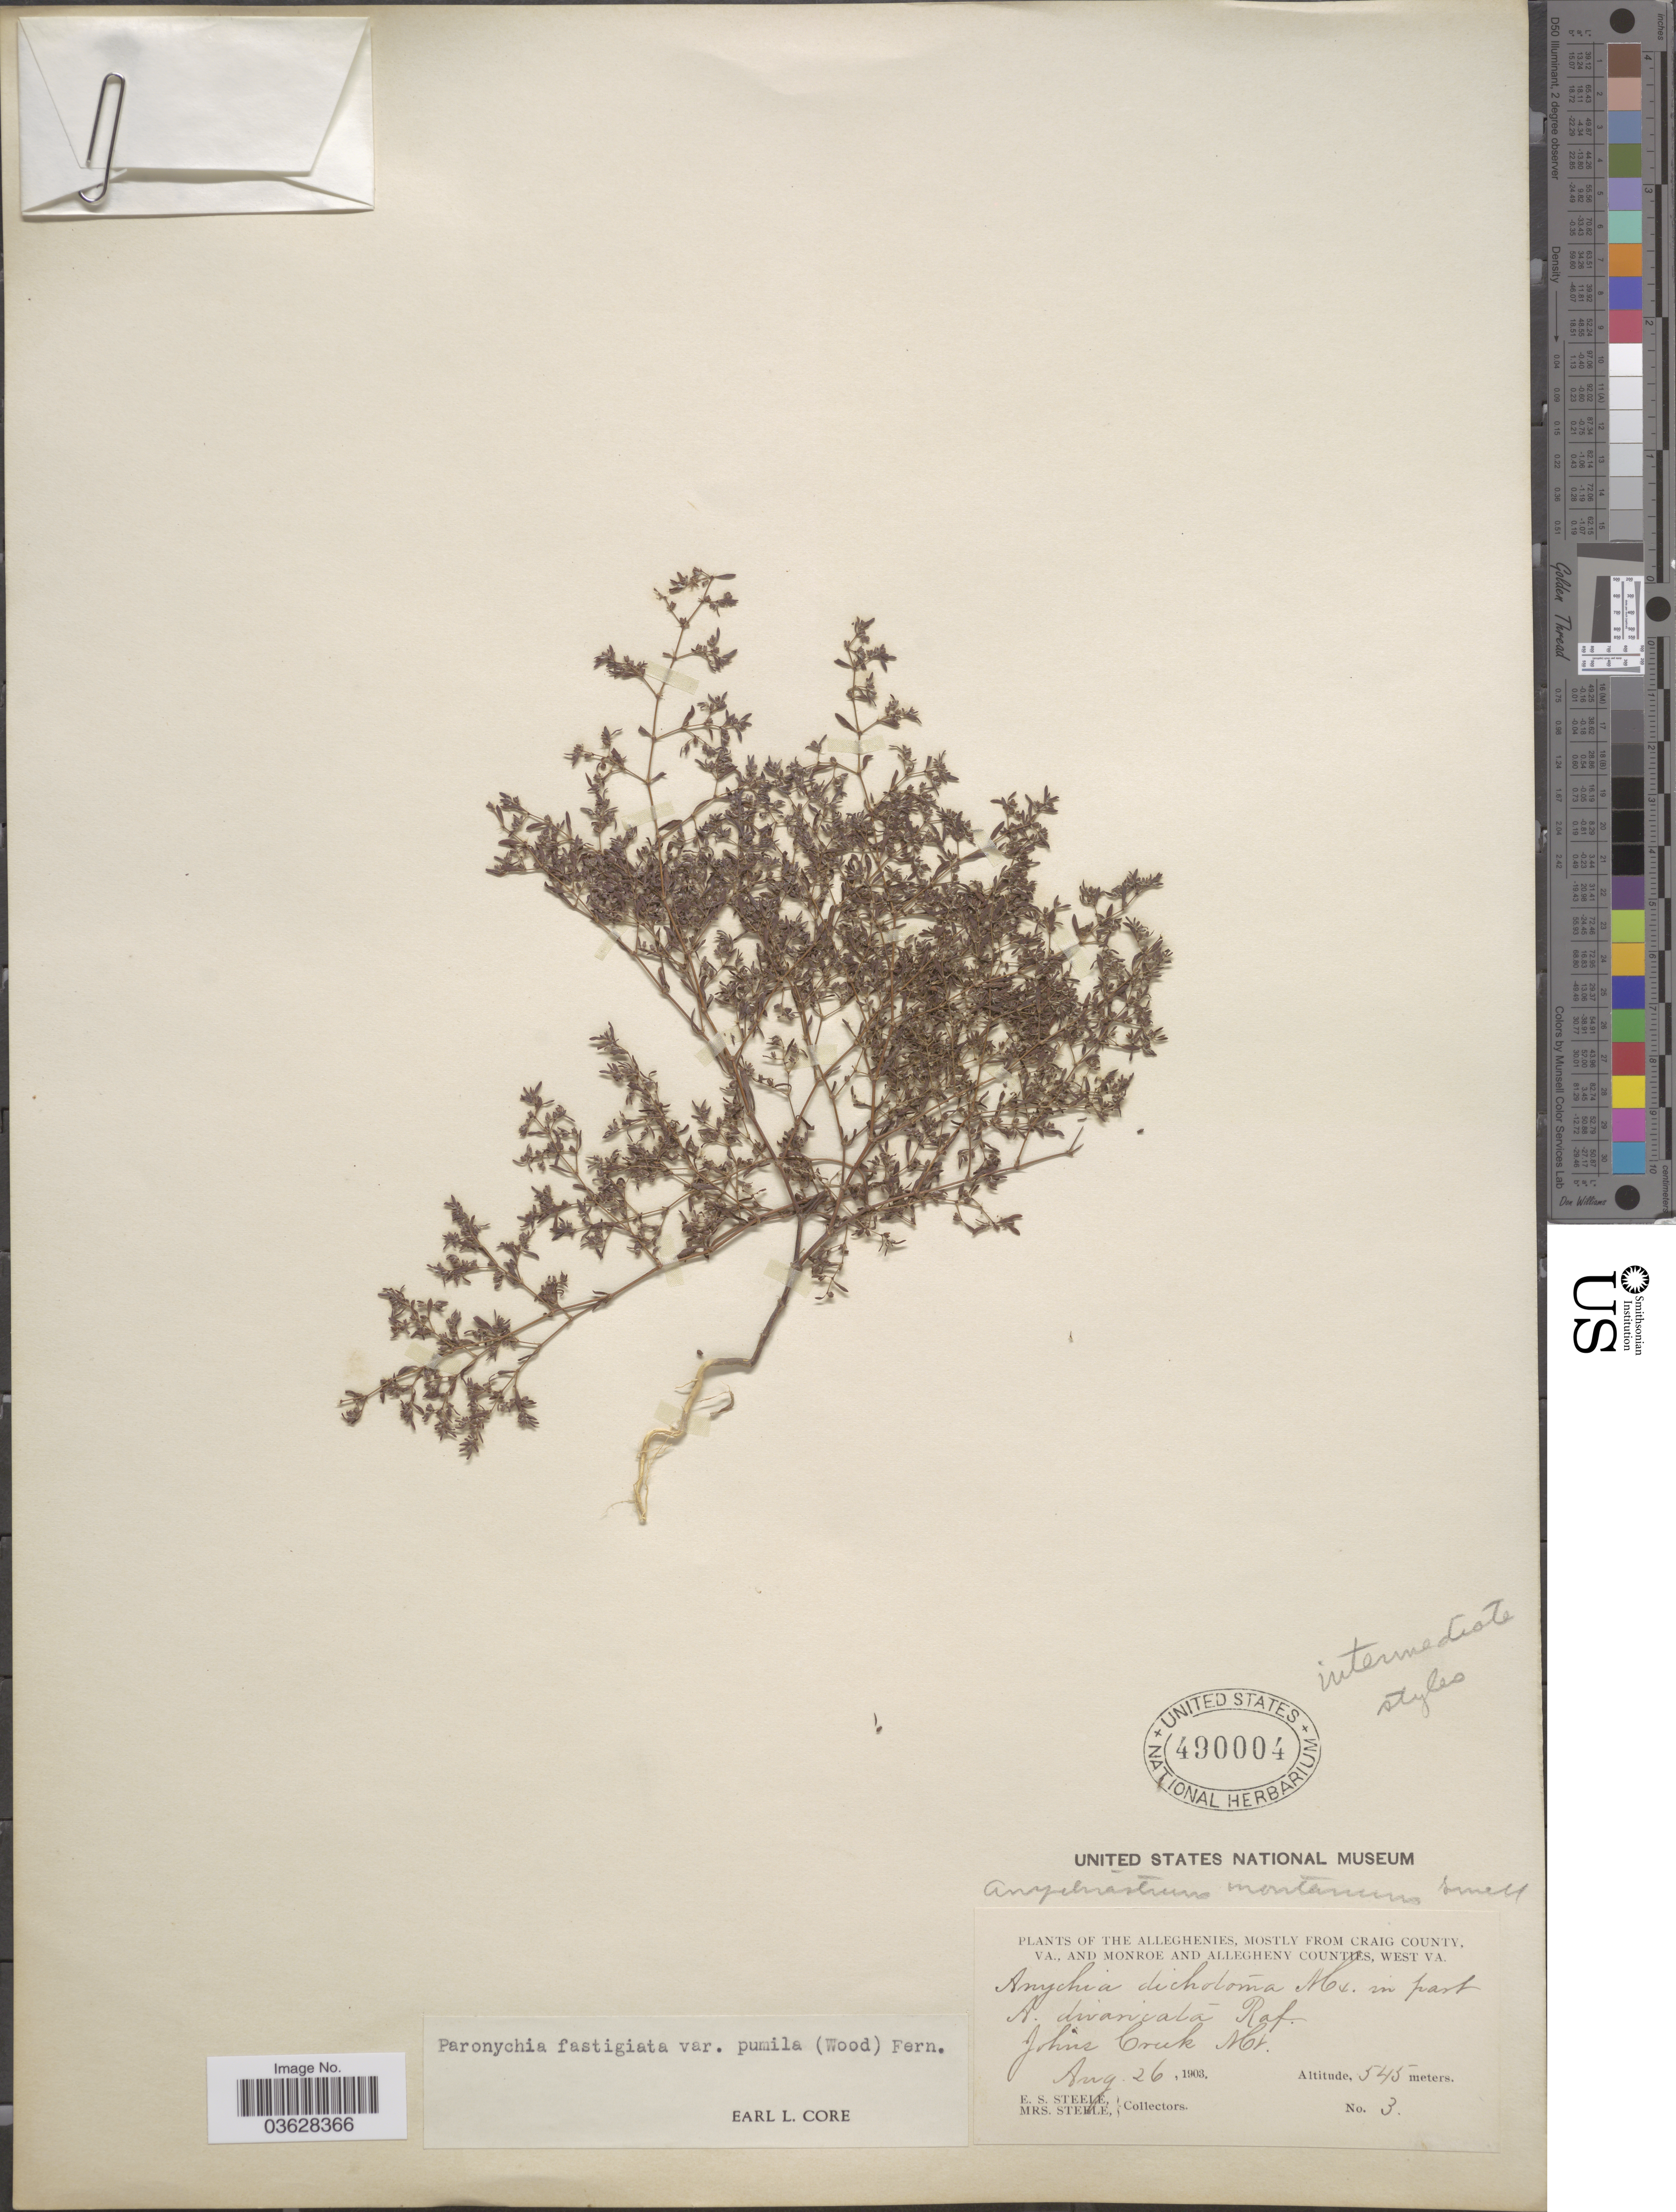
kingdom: Plantae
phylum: Tracheophyta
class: Magnoliopsida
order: Caryophyllales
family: Caryophyllaceae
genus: Paronychia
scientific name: Paronychia fastigiata var. pumila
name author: (Alph. Wood) Fernald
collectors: E. Steele & Mrs. E. S. Steele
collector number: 3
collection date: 1903-08-26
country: United States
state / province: Virginia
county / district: Craig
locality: The Alleghenies, mostly from Craig County, Va., and Monroe and Allegheny Counties, West Va.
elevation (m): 545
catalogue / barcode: US 490004